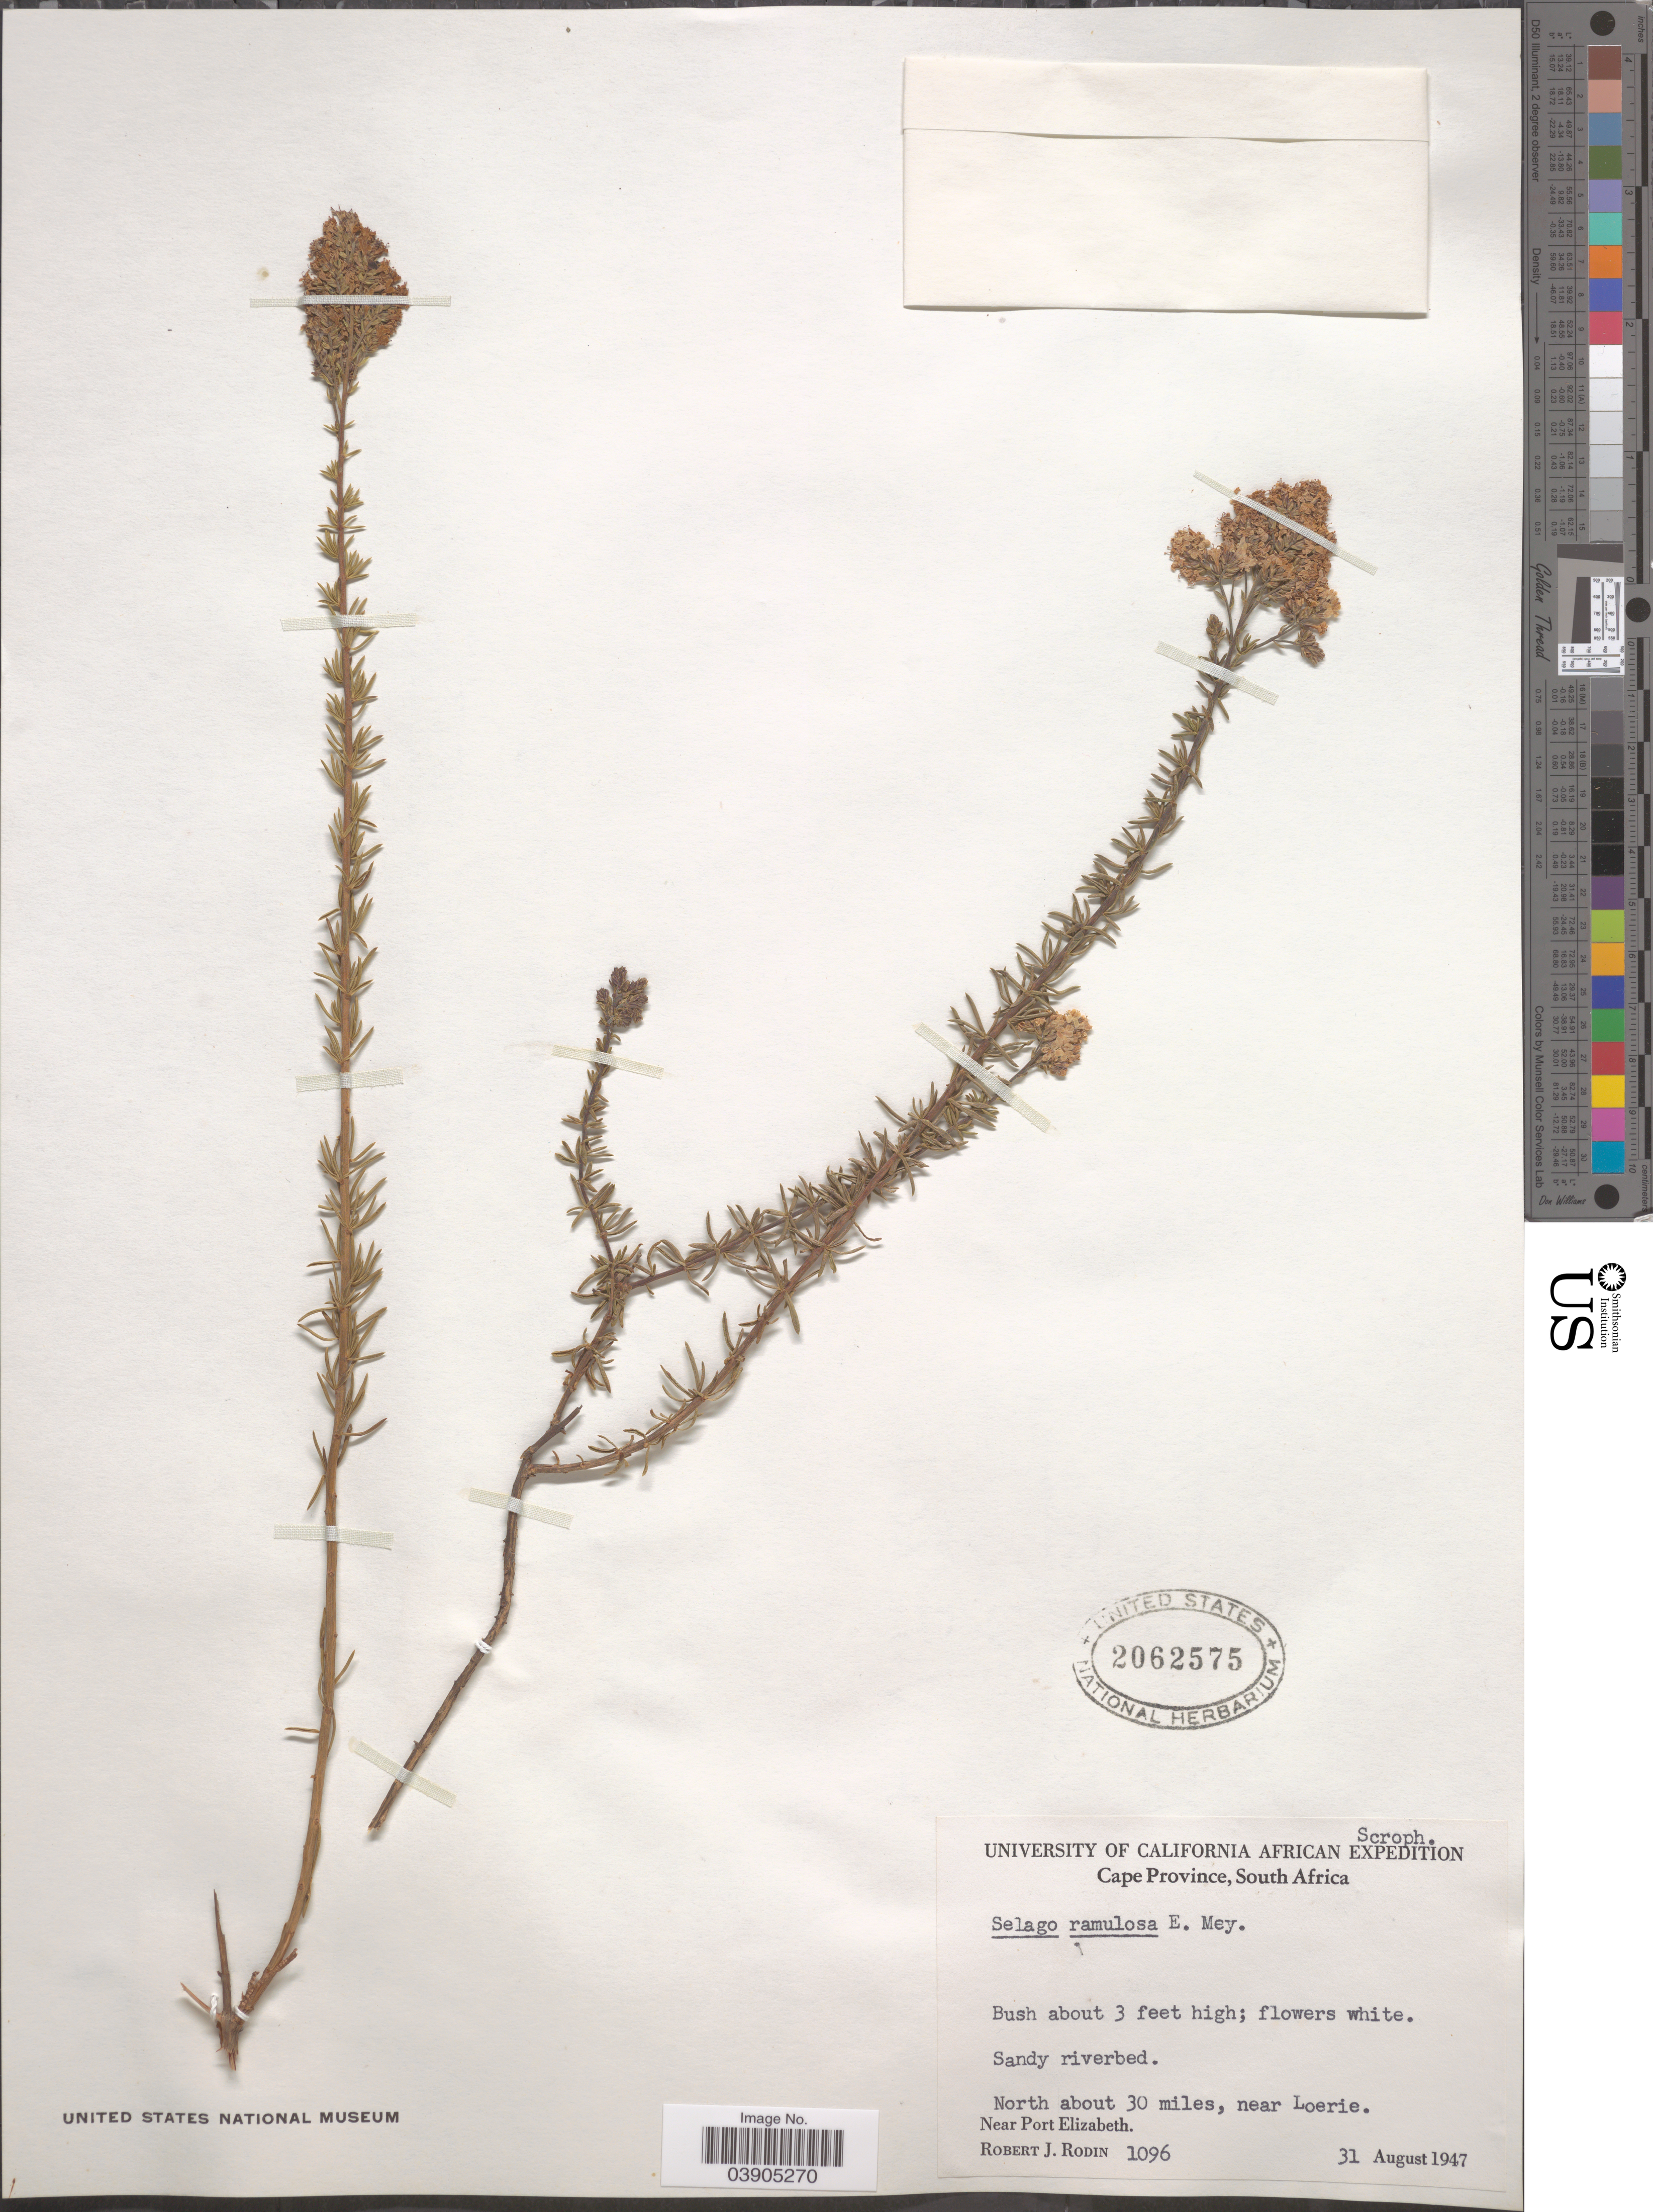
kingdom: Plantae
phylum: Tracheophyta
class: Magnoliopsida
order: Lamiales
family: Scrophulariaceae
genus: Selago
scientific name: Selago ramulosa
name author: E. Mey.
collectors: R. J. Rodin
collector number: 1096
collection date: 1947-08-31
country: South Africa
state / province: Eastern Cape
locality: North about 30 miles, near Loerie. Near Port Elizabeth.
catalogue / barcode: US 2062575